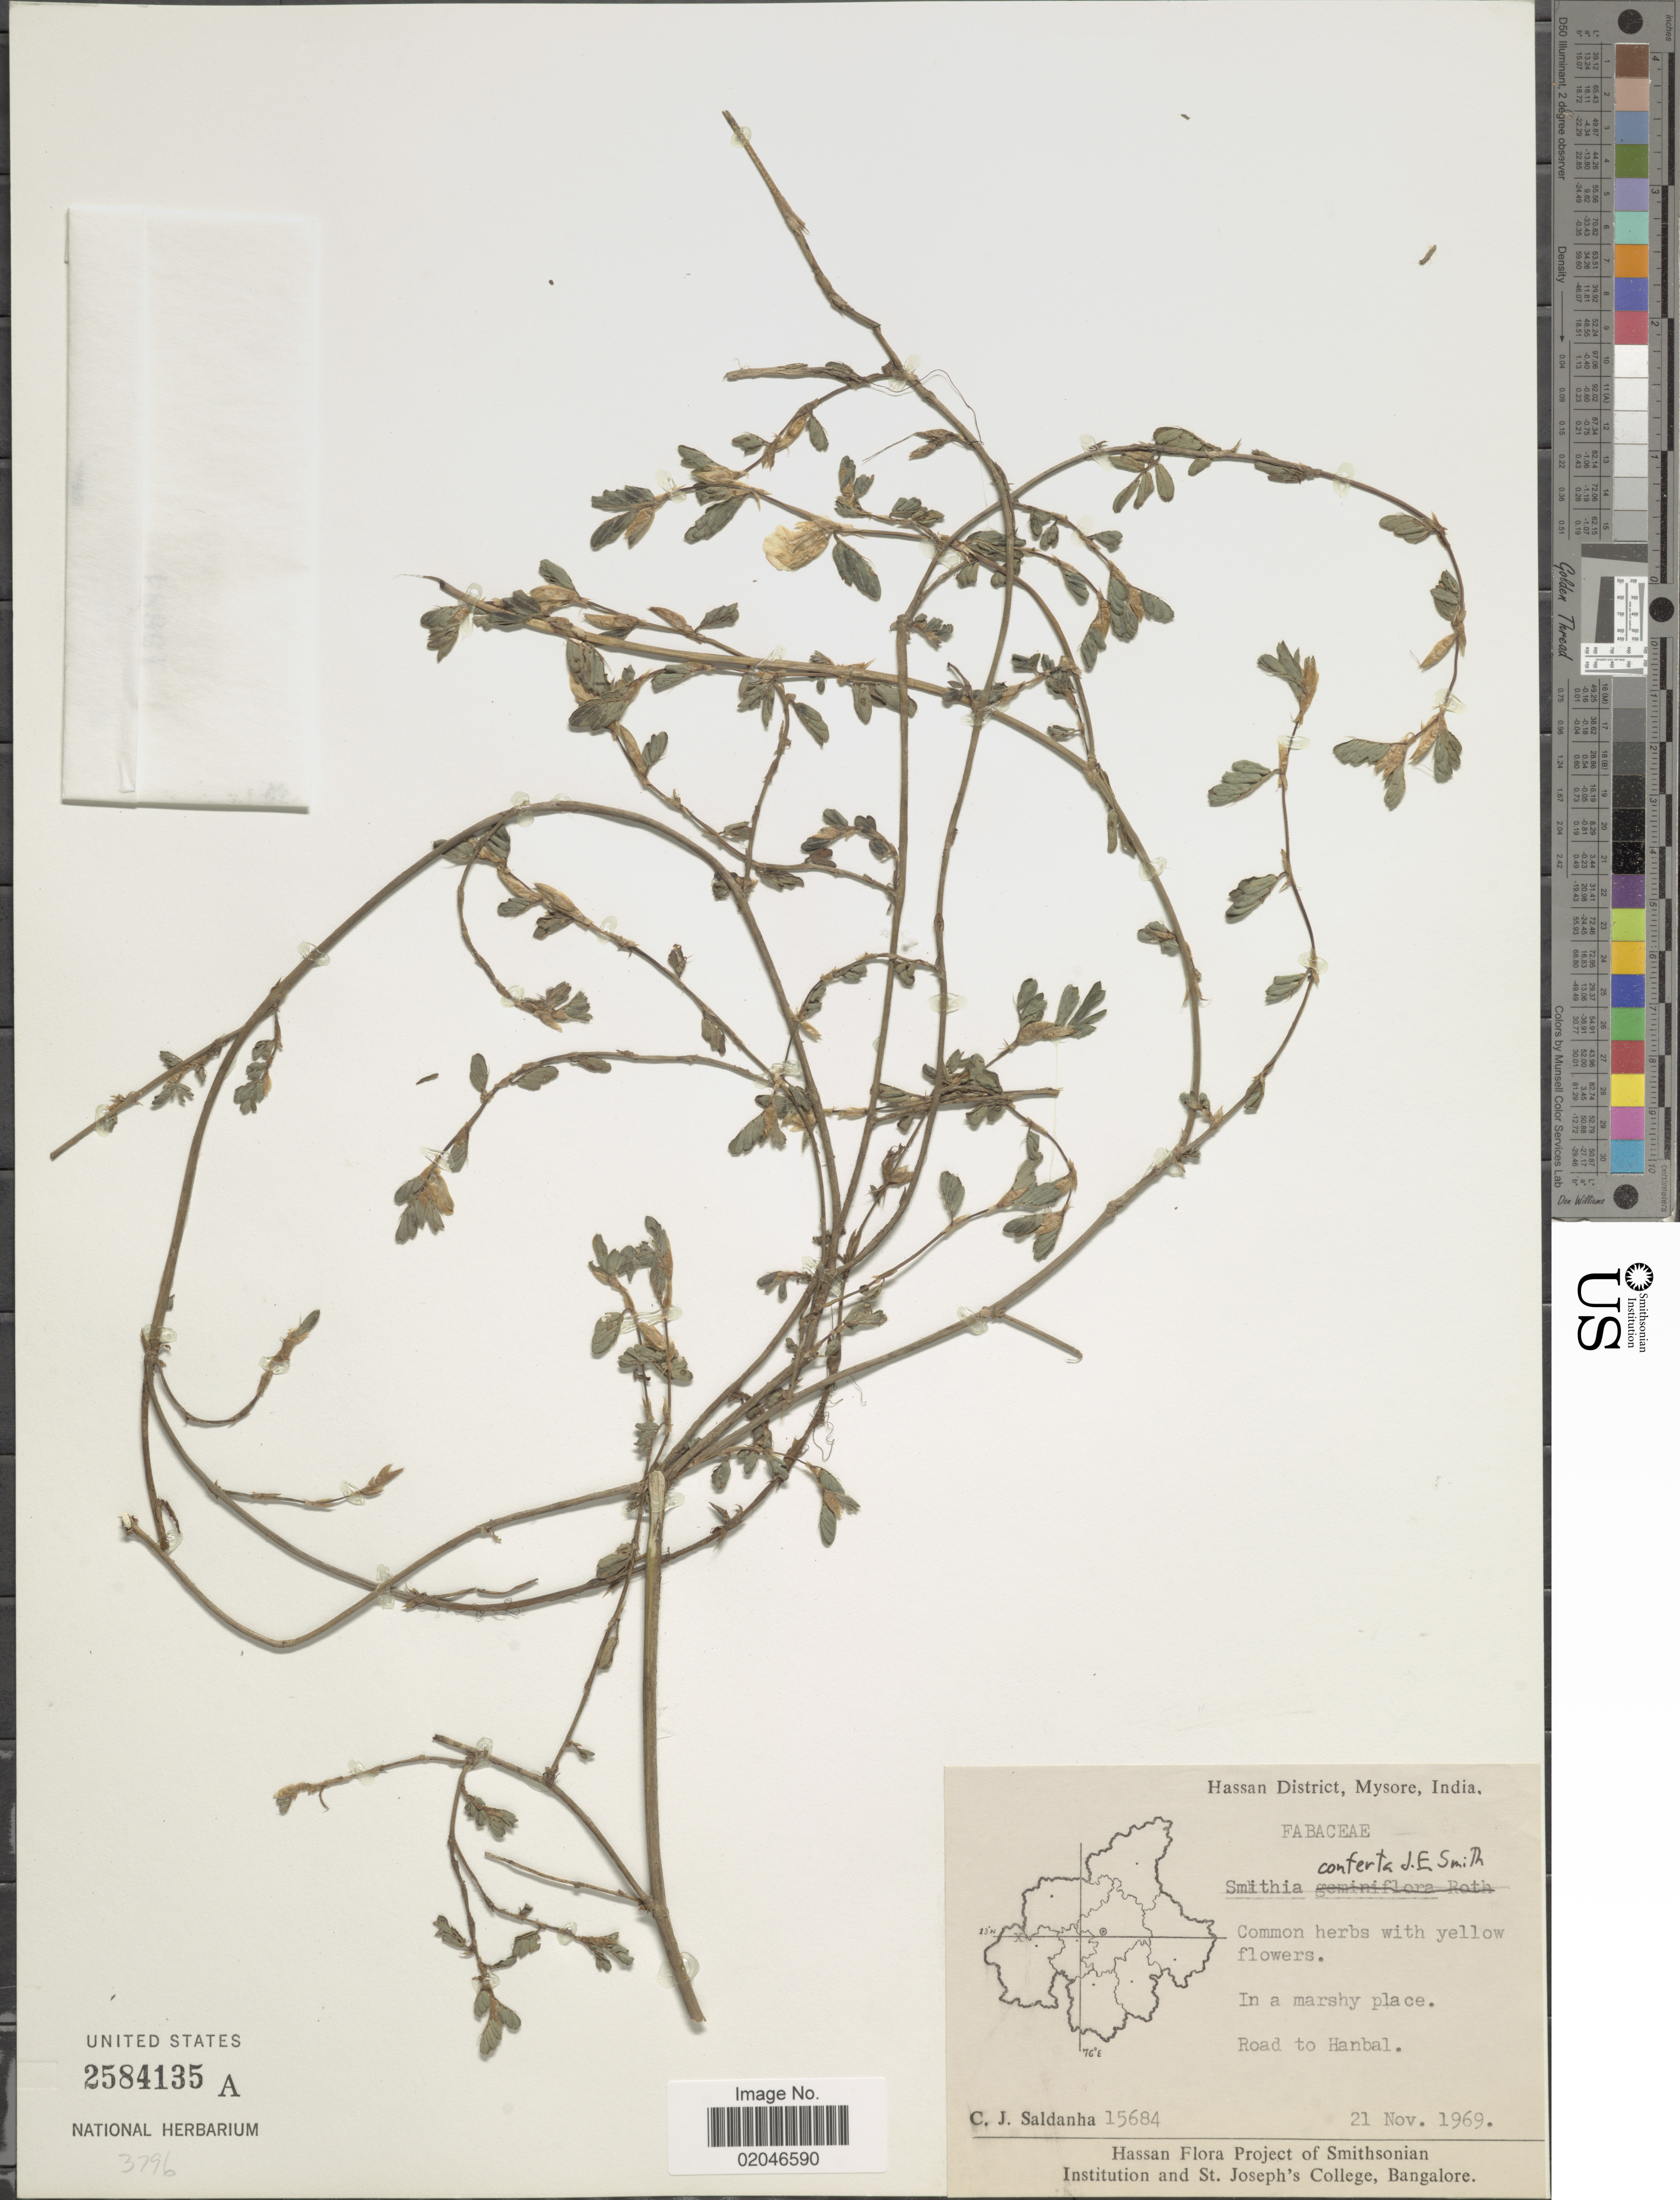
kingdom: Plantae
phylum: Tracheophyta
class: Magnoliopsida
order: Fabales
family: Fabaceae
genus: Smithia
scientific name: Smithia conferta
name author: Sm.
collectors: C. Saldanha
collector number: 15684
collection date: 1969-11-21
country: India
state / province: Karnataka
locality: Hassan District, Mysore, In a marshy place, Road to Hanbal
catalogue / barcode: US 2584135A